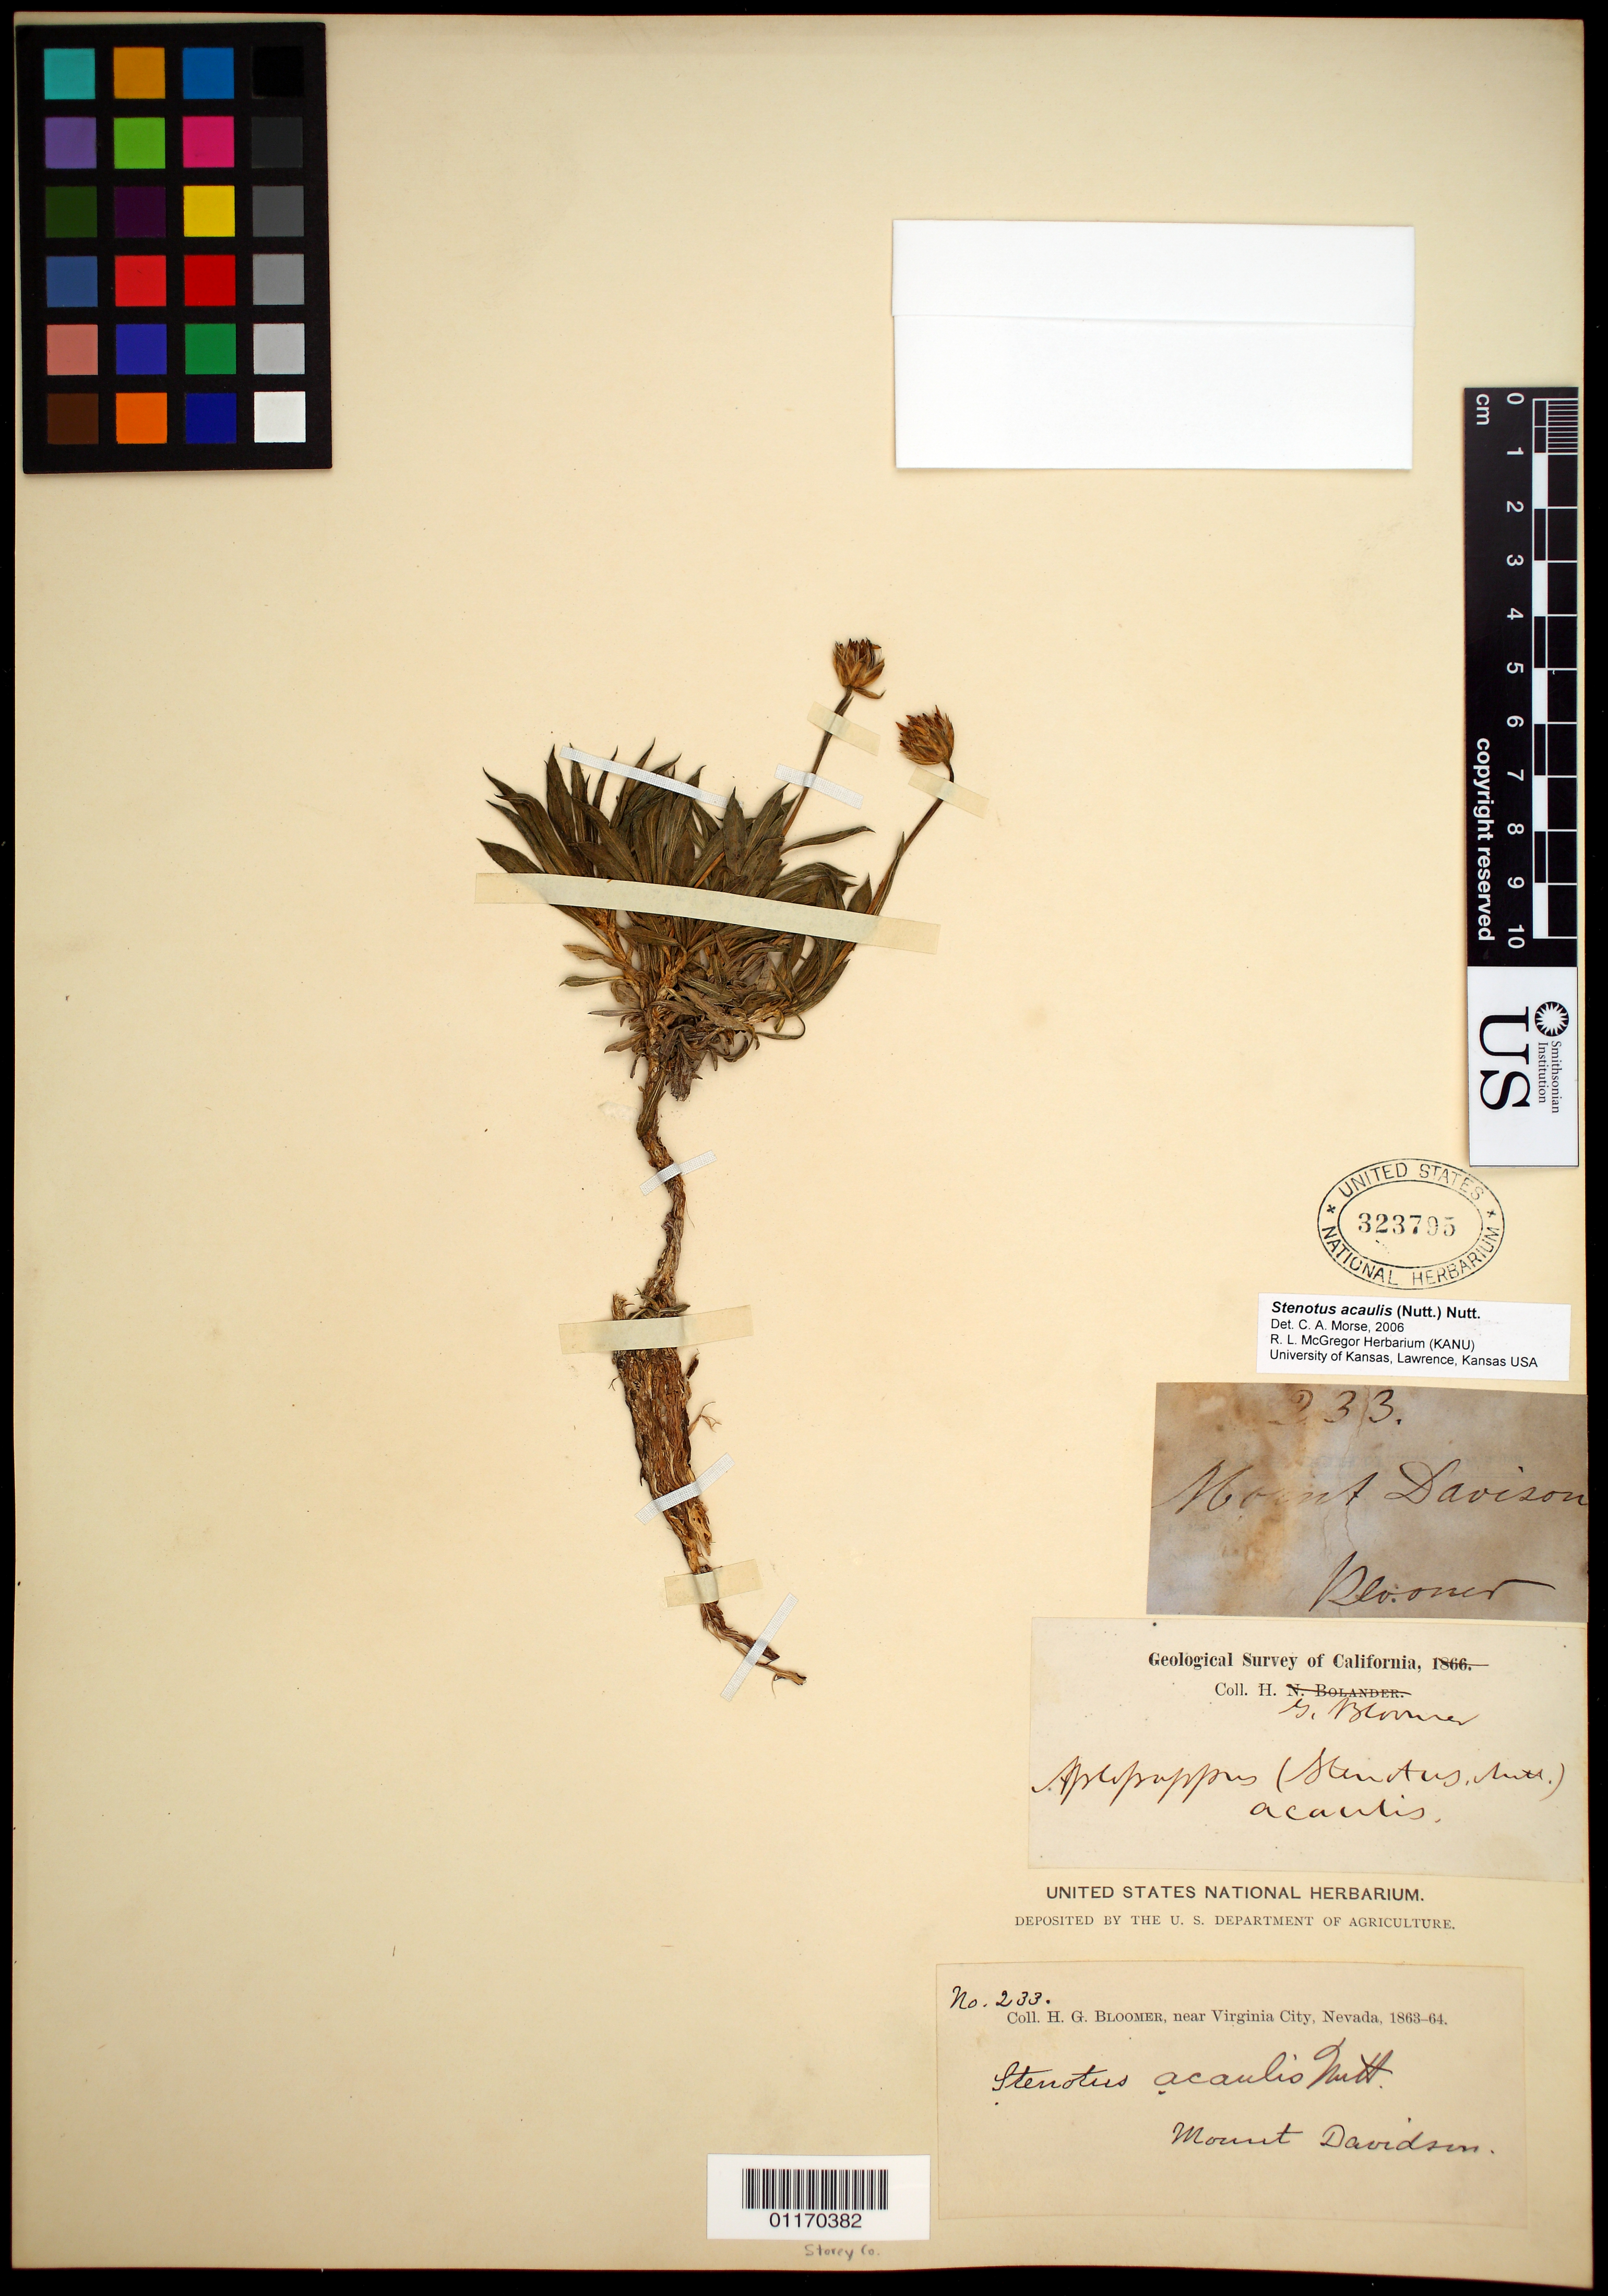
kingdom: Plantae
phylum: Tracheophyta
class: Magnoliopsida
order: Asterales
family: Asteraceae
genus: Stenotus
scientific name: Stenotus acaulis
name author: (Nutt.) Nutt.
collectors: H. Bloomer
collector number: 233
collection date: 1863/1864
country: United States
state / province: Nevada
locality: near Virginia City, mount Davidson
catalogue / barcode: US 323795